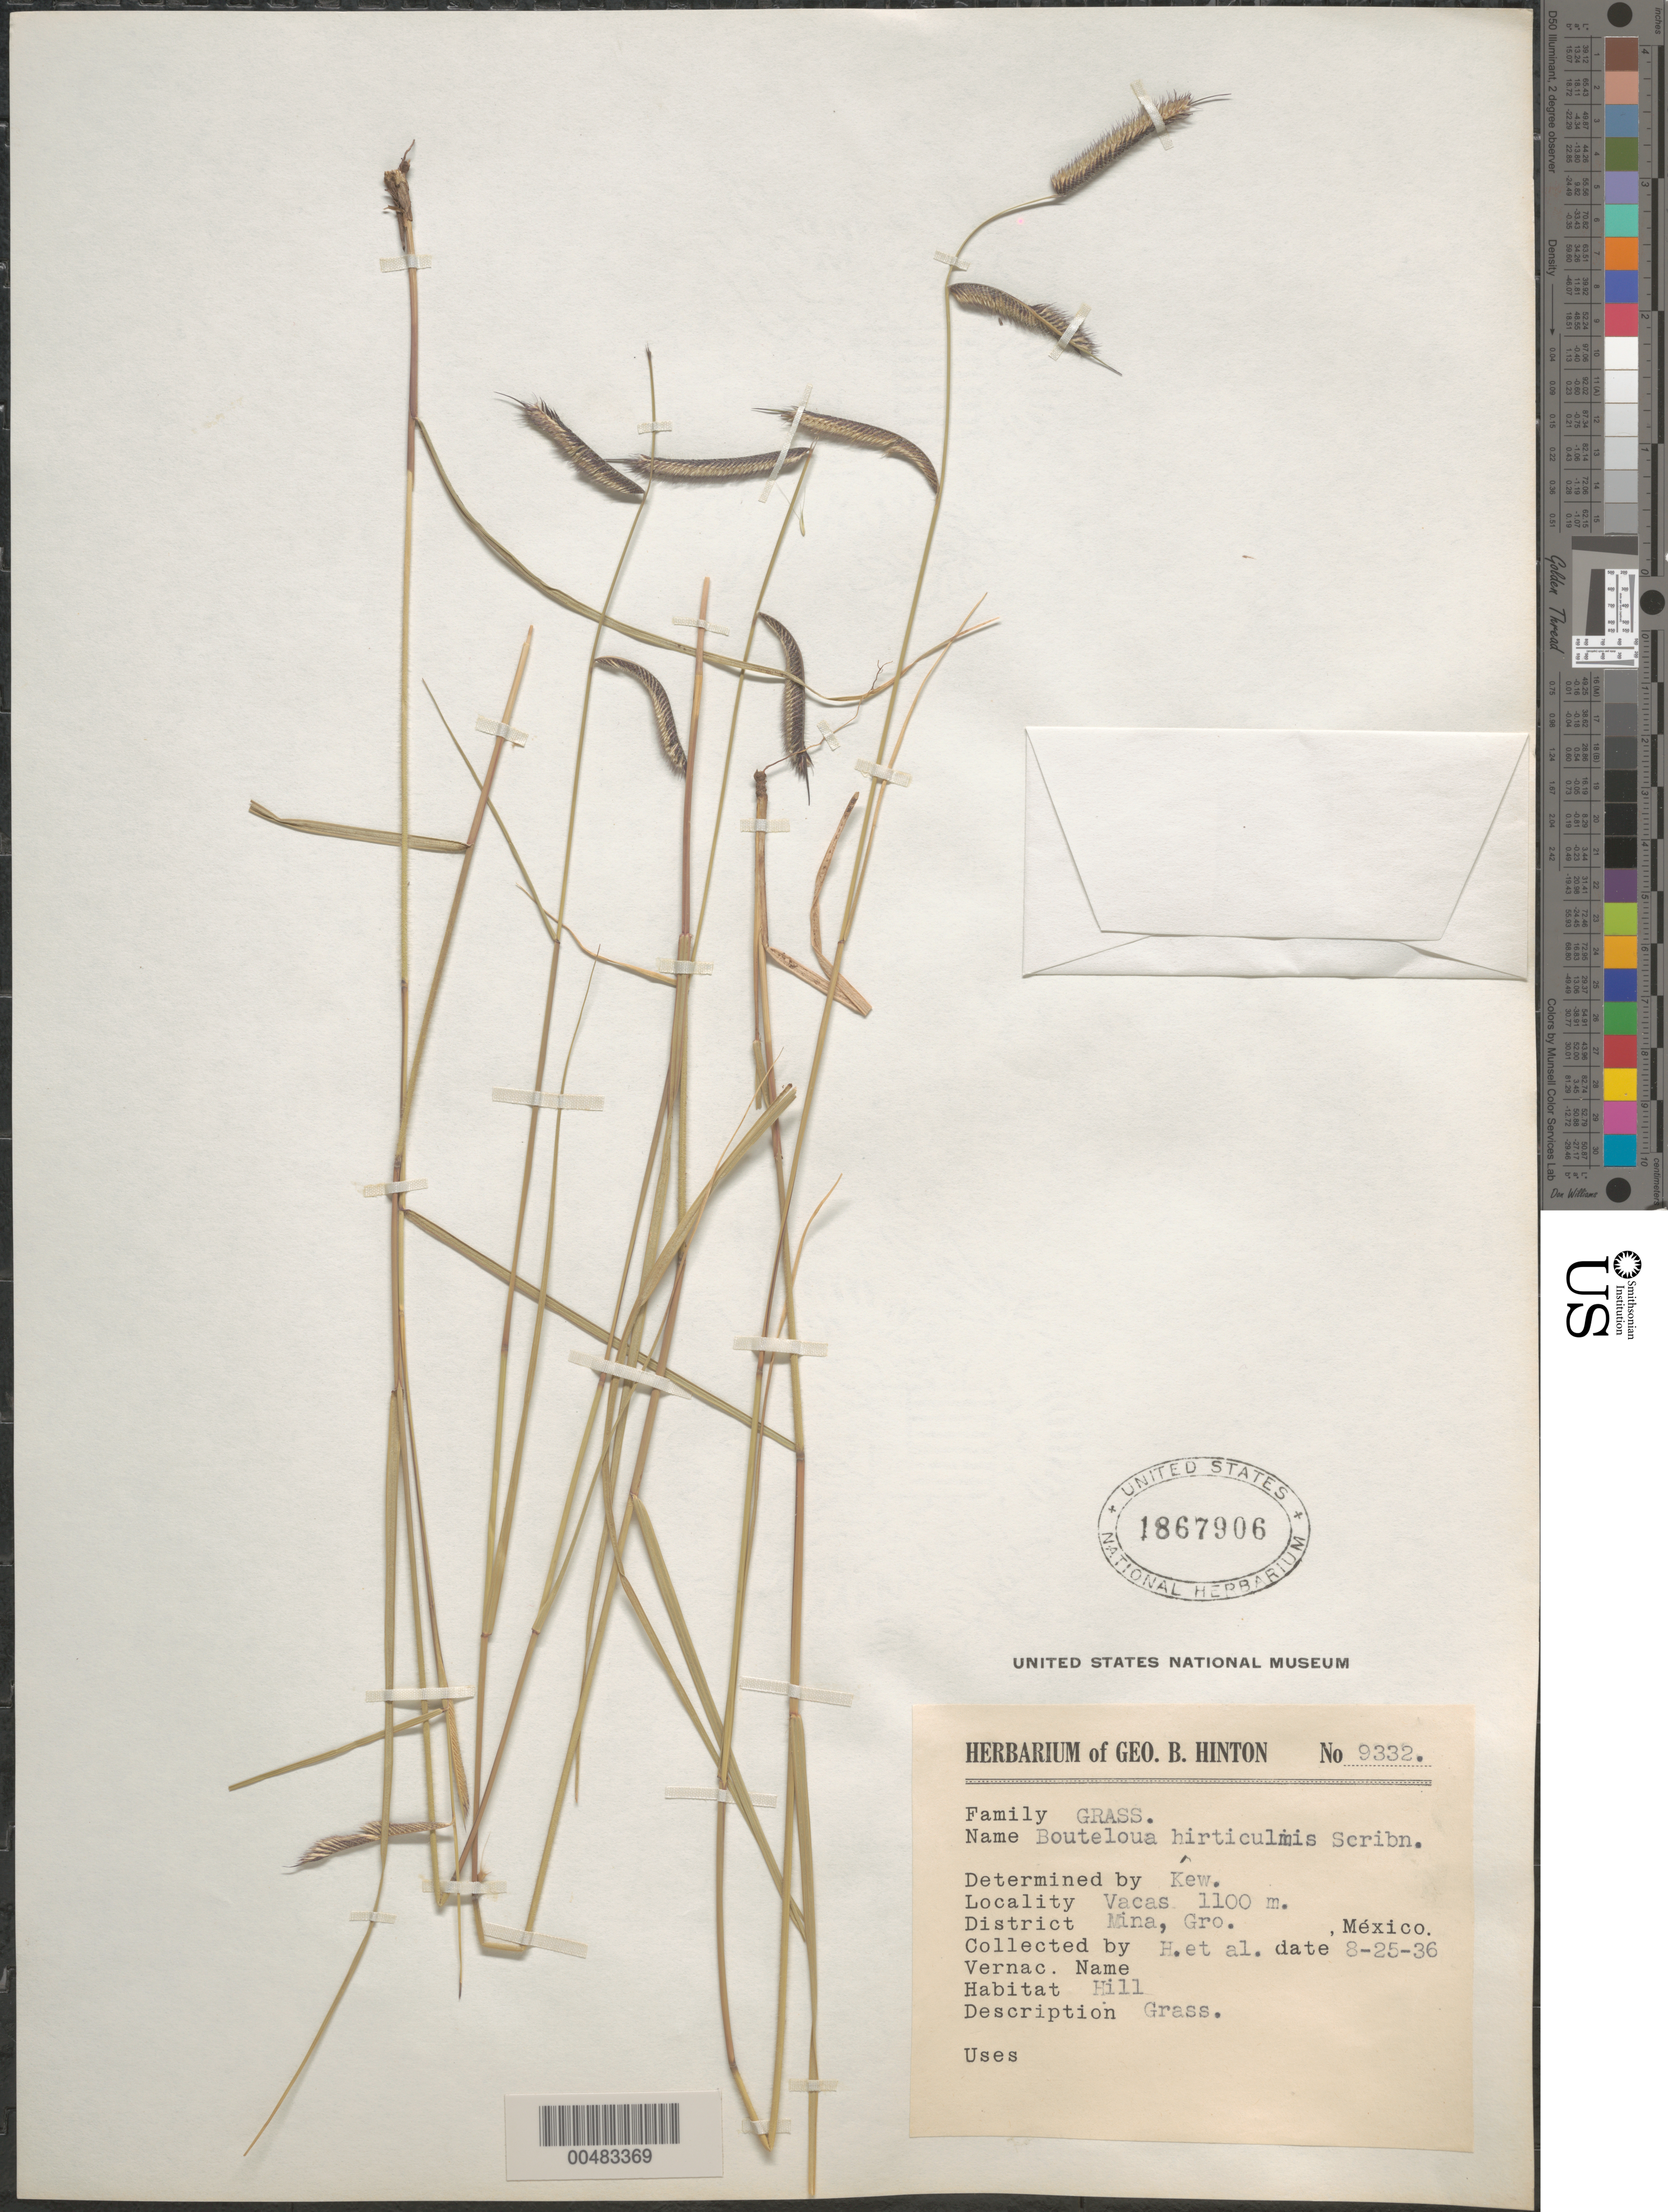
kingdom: Plantae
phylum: Tracheophyta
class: Liliopsida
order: Poales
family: Poaceae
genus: Bouteloua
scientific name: Bouteloua hirsuta var. glandulosa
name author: (Cerv.) Gould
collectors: G. B. Hinton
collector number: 9332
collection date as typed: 25 Aug 1936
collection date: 1936-08-25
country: Mexico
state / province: Guerrero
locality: Mina Dist., Vacas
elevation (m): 1100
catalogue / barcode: US 1867906